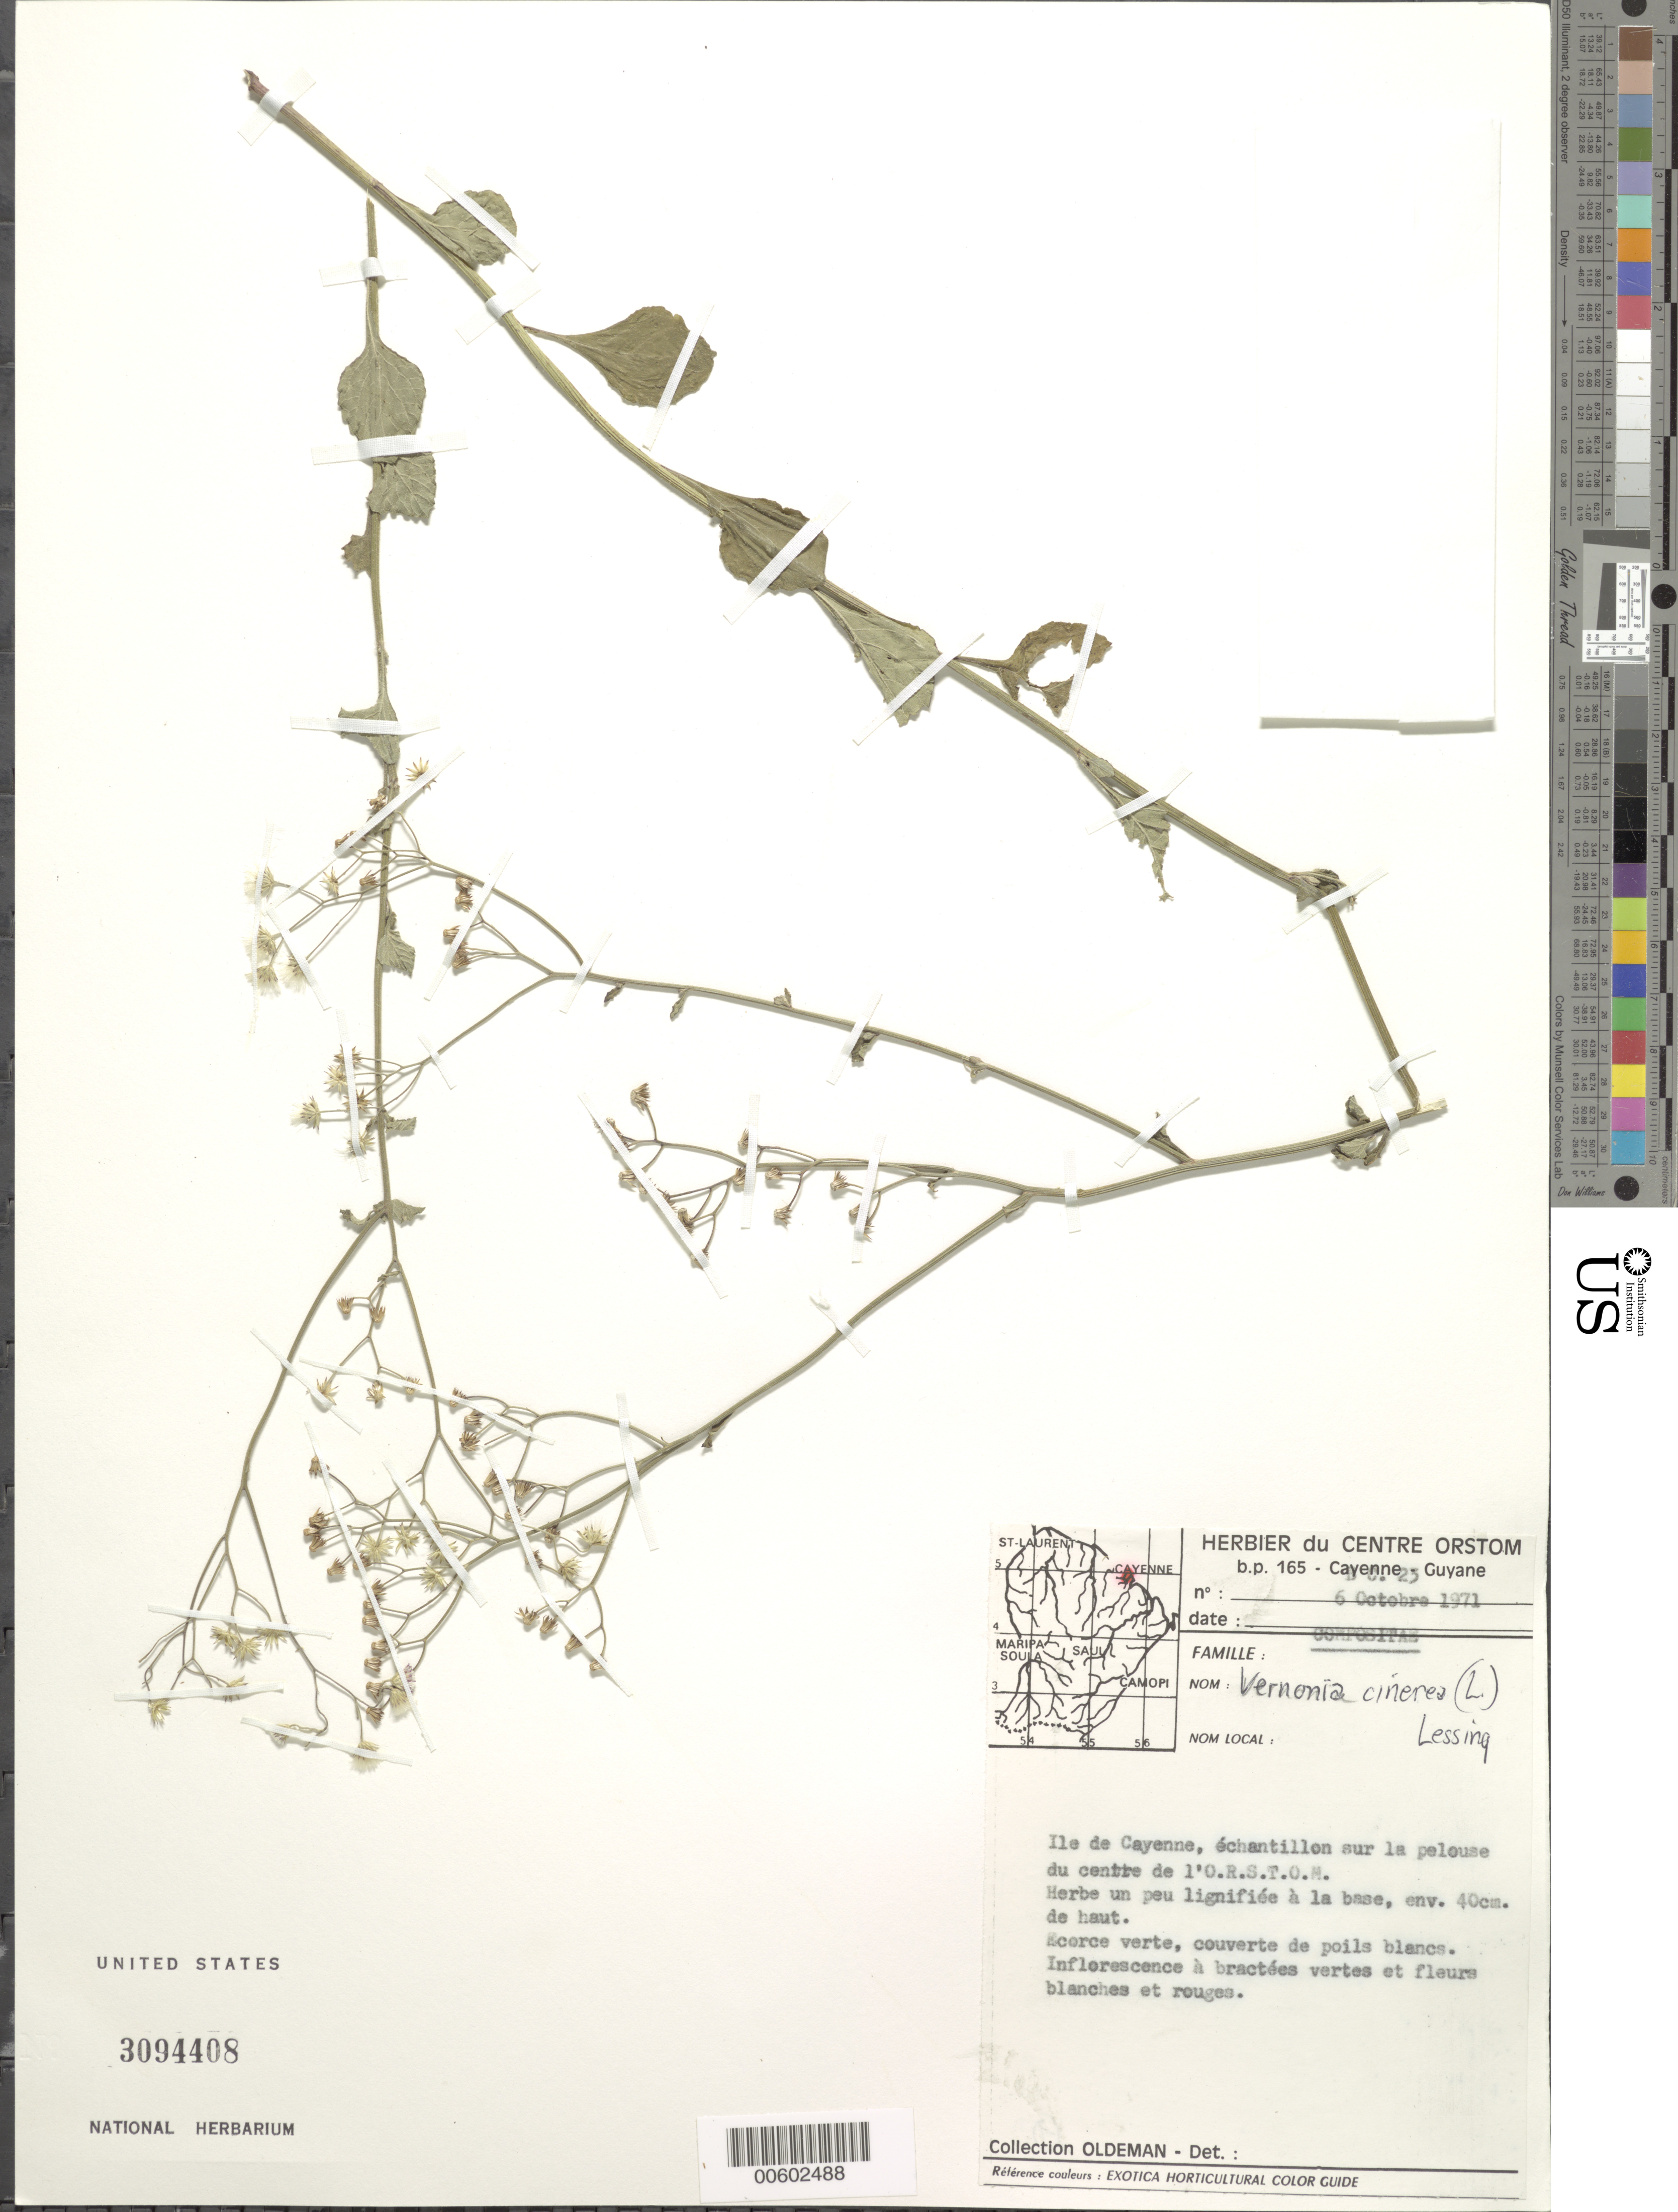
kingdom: Plantae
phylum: Tracheophyta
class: Magnoliopsida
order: Asterales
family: Asteraceae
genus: Cyanthillium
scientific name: Cyanthillium cinereum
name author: (L.) H. Rob.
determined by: Robinson, Harold E., (US)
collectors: R. Oldeman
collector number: BC 23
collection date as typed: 6-Oct-71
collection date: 1971-10-06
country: French Guiana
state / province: Cayenne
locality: Cayenne Island, echantillon sur la pelouse du centre de l'O.R.S.T.O.M.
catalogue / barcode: US 3094408